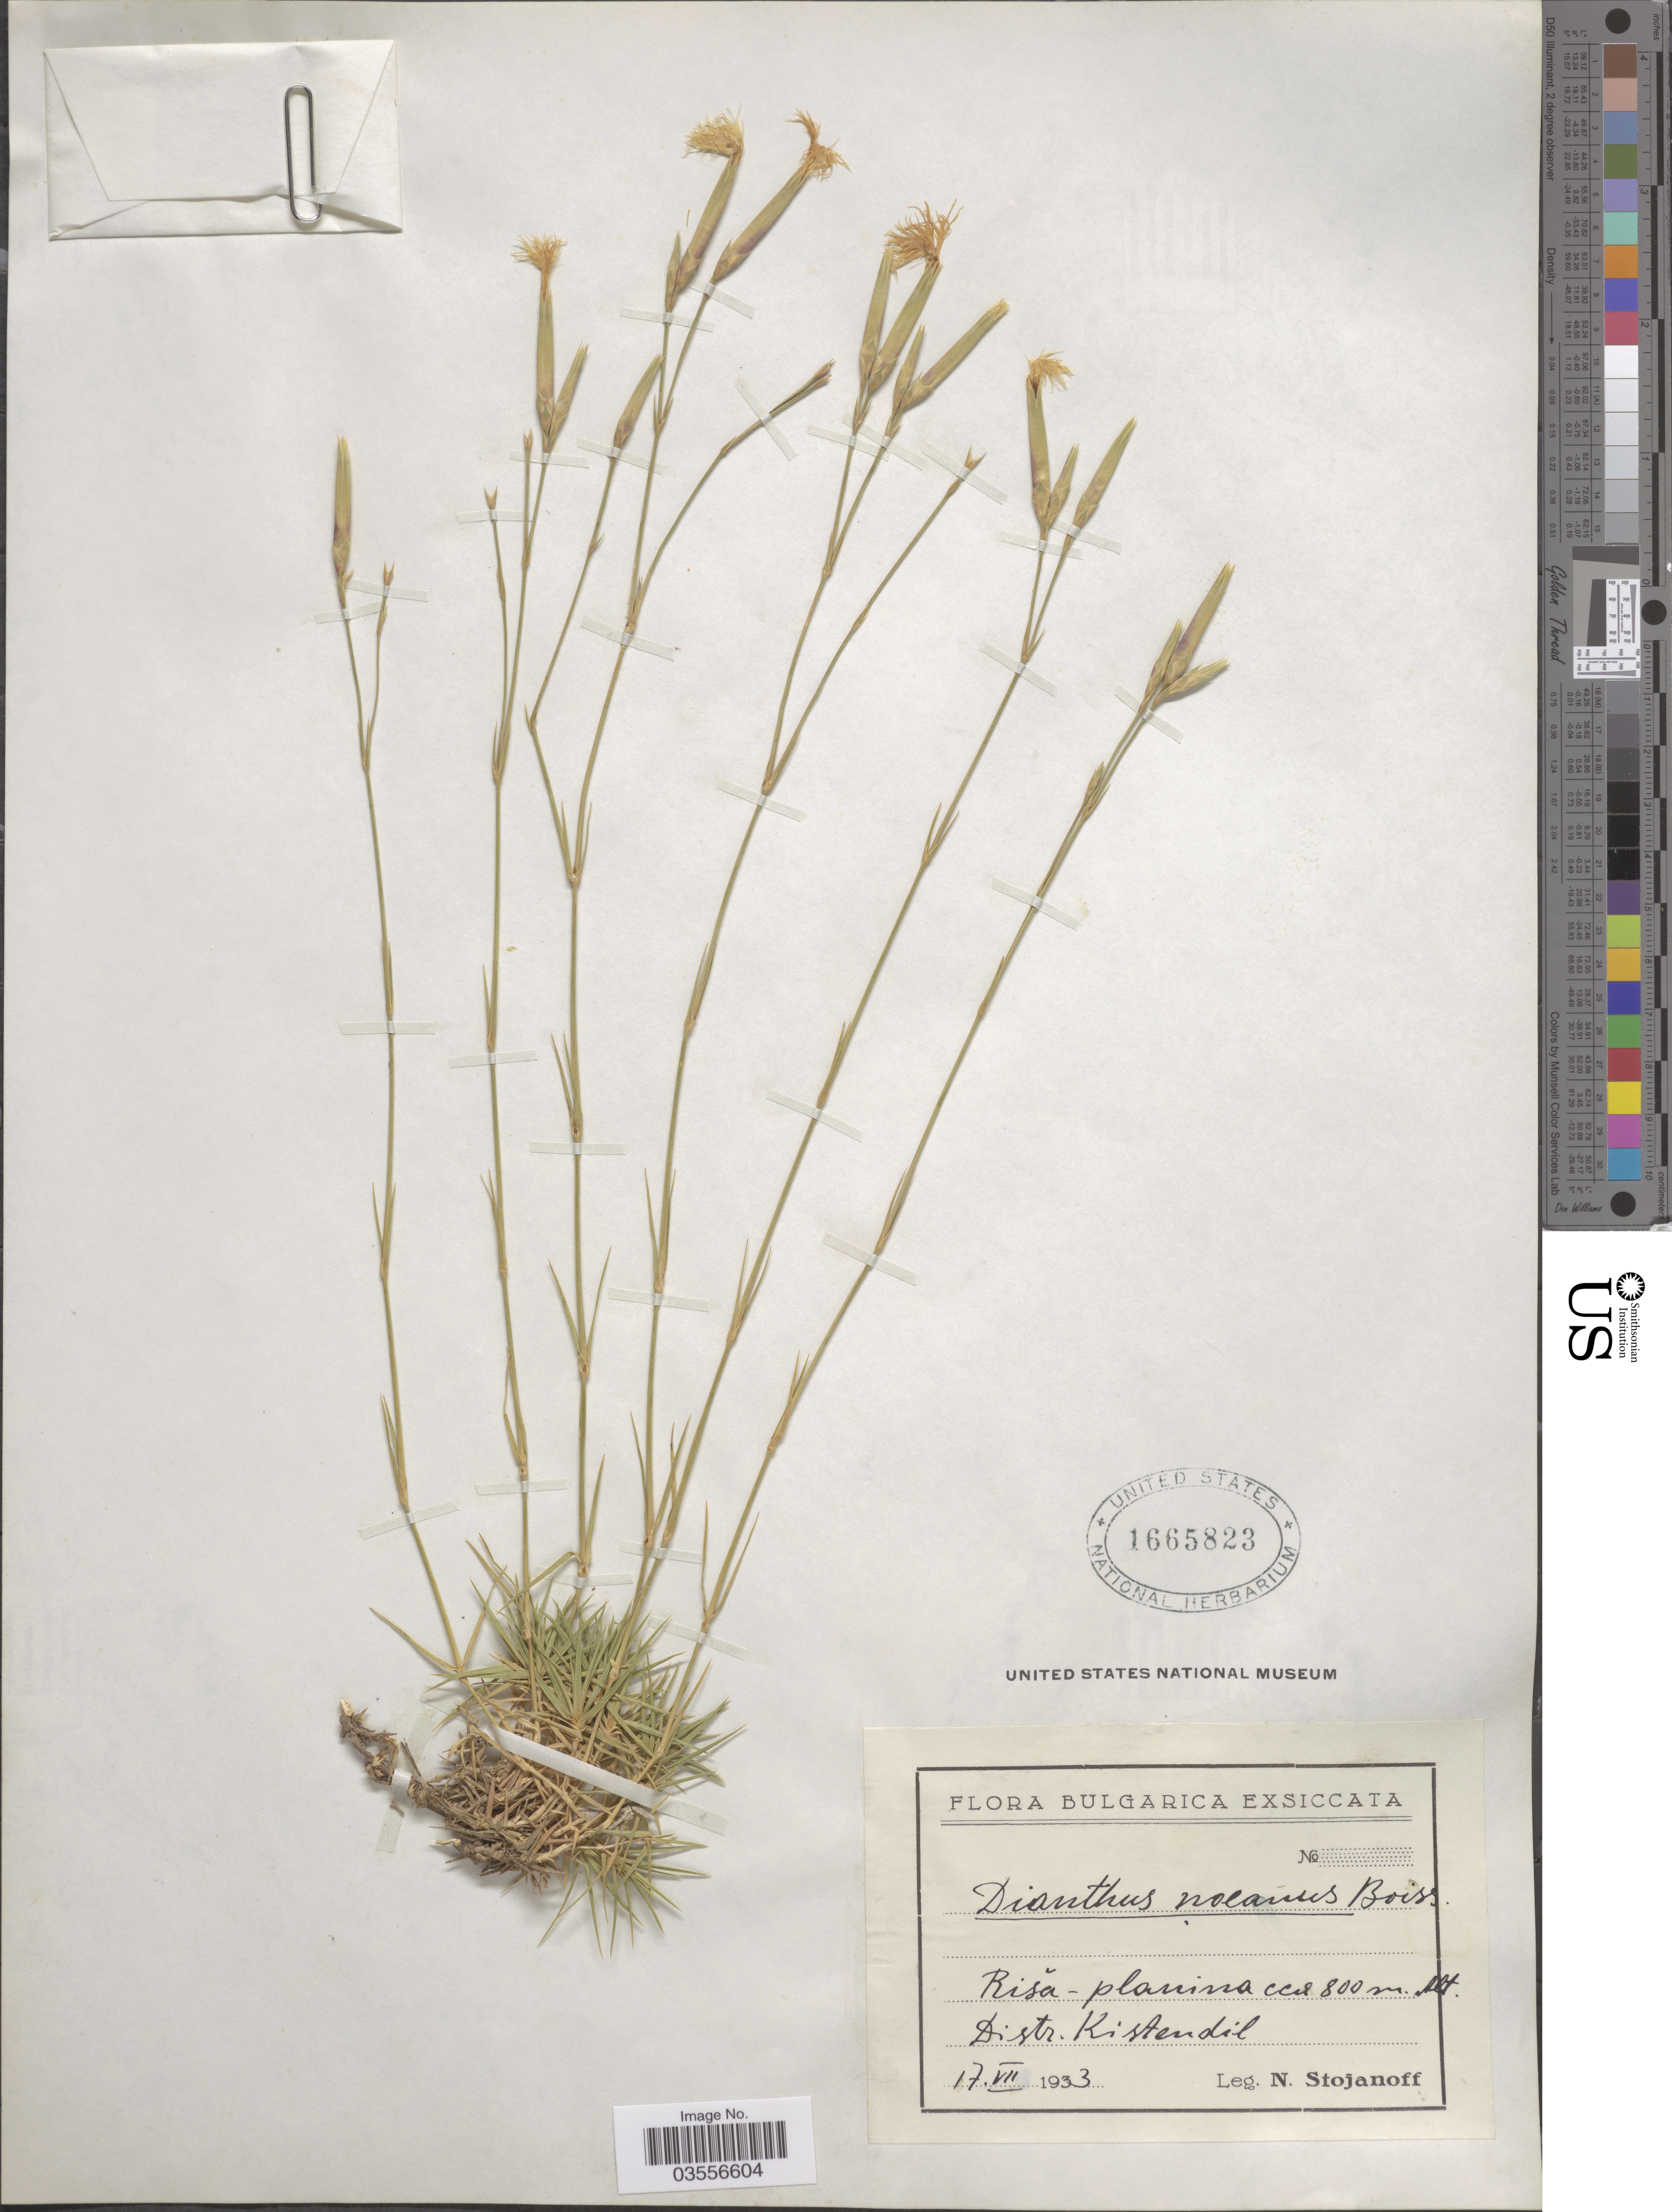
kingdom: Plantae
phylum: Tracheophyta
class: Magnoliopsida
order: Caryophyllales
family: Caryophyllaceae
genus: Dianthus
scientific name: Dianthus noeanus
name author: Boiss.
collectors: N. Stojanoff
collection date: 1933-07-17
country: Bulgaria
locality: Risă-planina. Distr. Kistendil. Bulgarica.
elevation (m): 800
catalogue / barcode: US 1665823